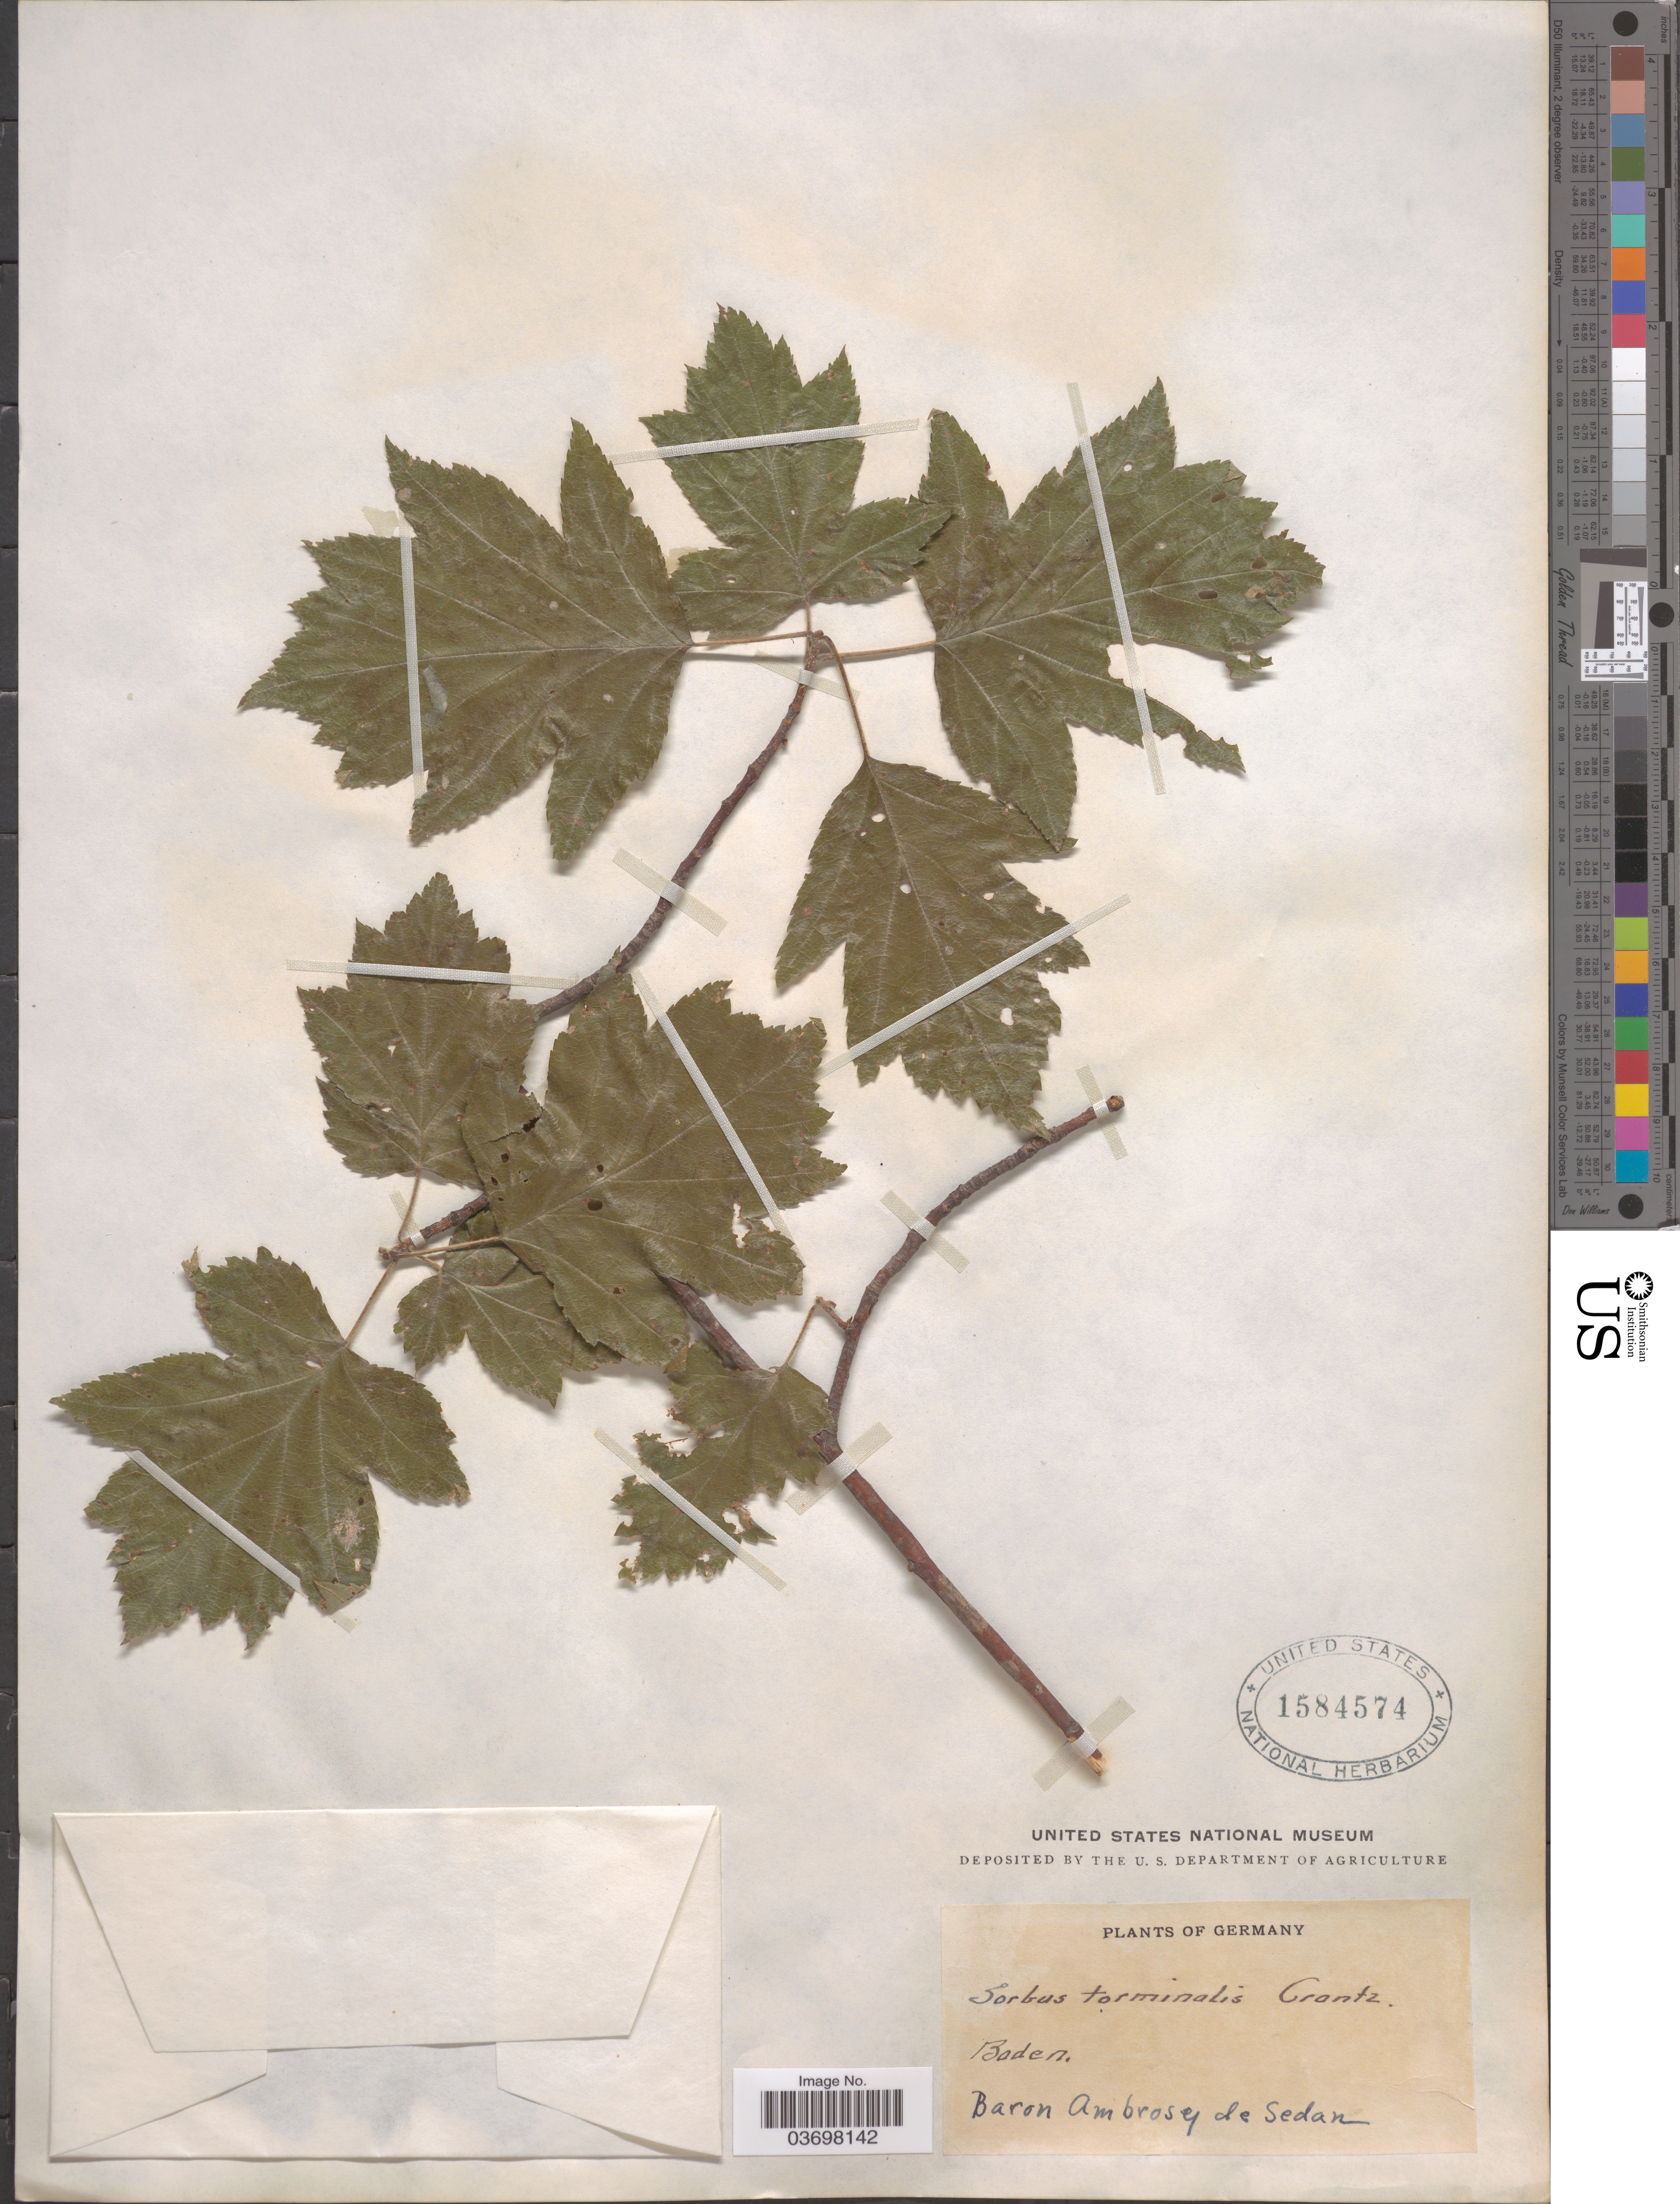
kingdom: Plantae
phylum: Tracheophyta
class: Magnoliopsida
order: Rosales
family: Rosaceae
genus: Sorbus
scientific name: Sorbus torminalis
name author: (L.) Crantz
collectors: B. De Sedan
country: Germany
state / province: Baden-Württemberg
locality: Baden.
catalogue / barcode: US 1584574